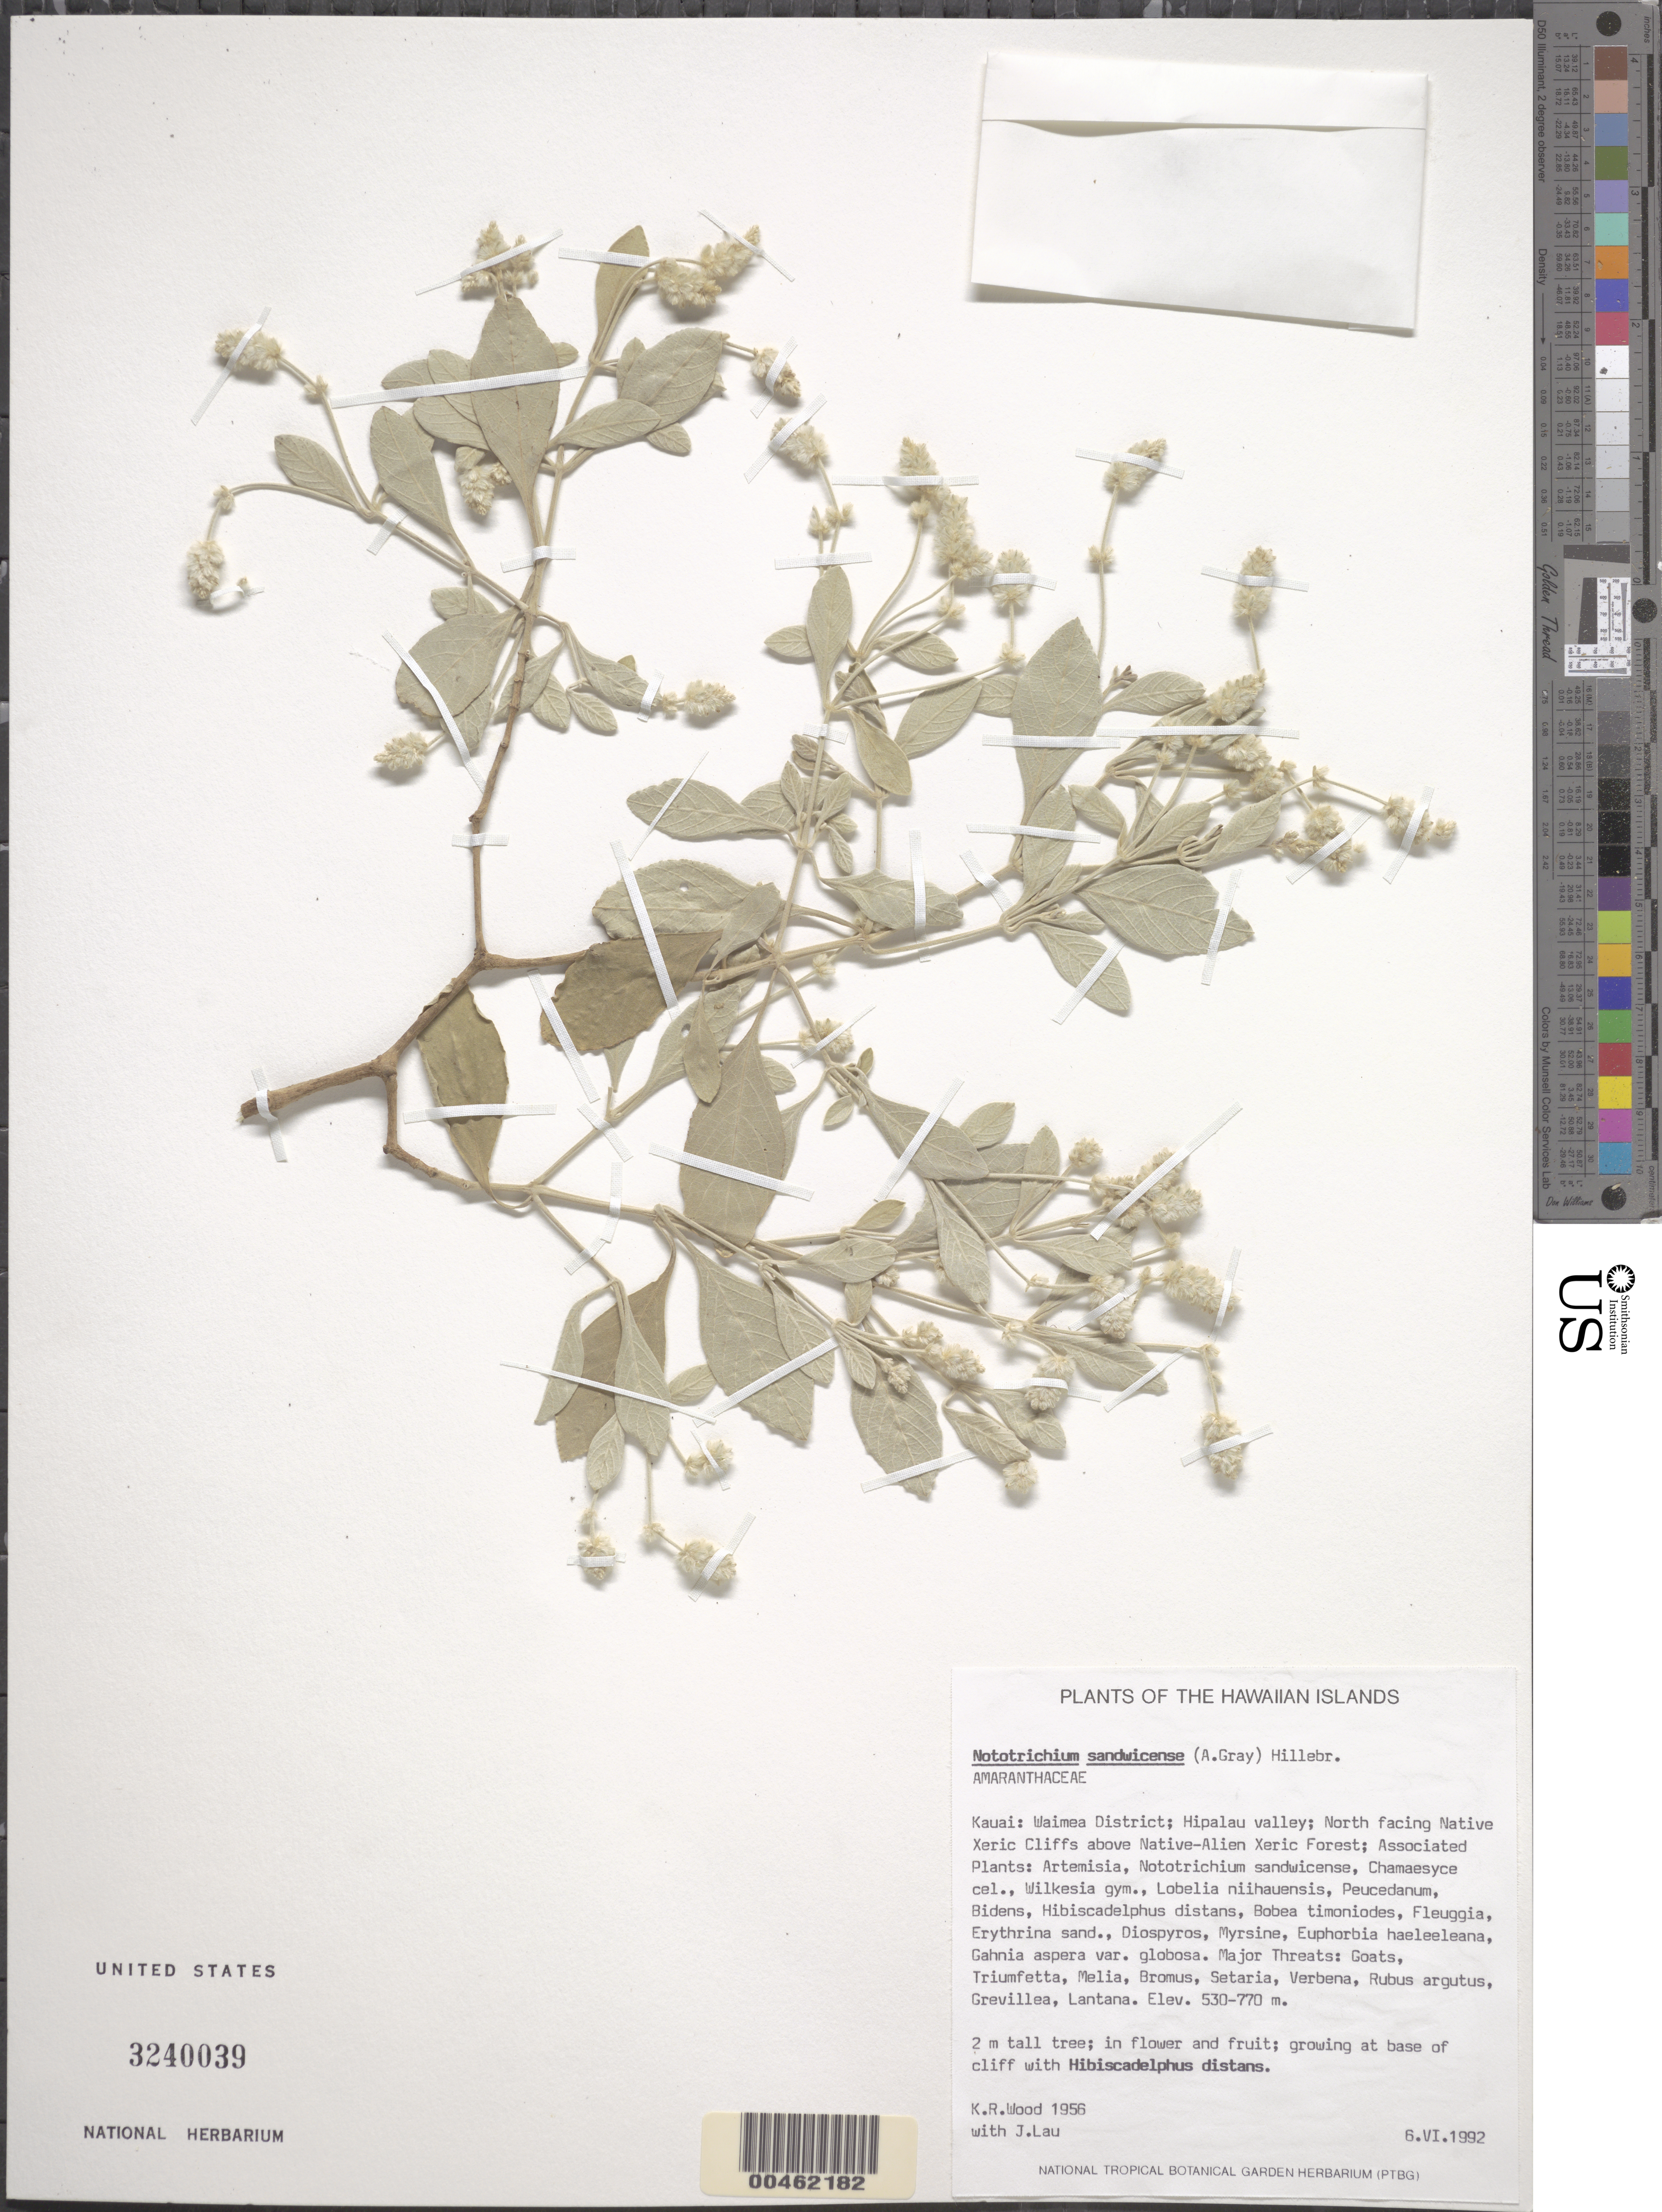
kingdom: Plantae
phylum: Tracheophyta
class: Magnoliopsida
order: Caryophyllales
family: Amaranthaceae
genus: Achyranthes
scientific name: Achyranthes sandwicensis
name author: (A. Gray) Di Vincenzo et al.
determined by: Wagner, W. L., (BOT), Smithsonian Institution - National Museum of Natural History (UNITED STATES)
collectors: K. R. Wood & J. Lau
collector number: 1956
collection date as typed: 6 Jun 1992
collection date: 1992-06-06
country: United States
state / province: Hawaii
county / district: Kauai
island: Kaua'i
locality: Waimea District; Hipalau Valley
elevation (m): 530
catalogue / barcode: US 3240039